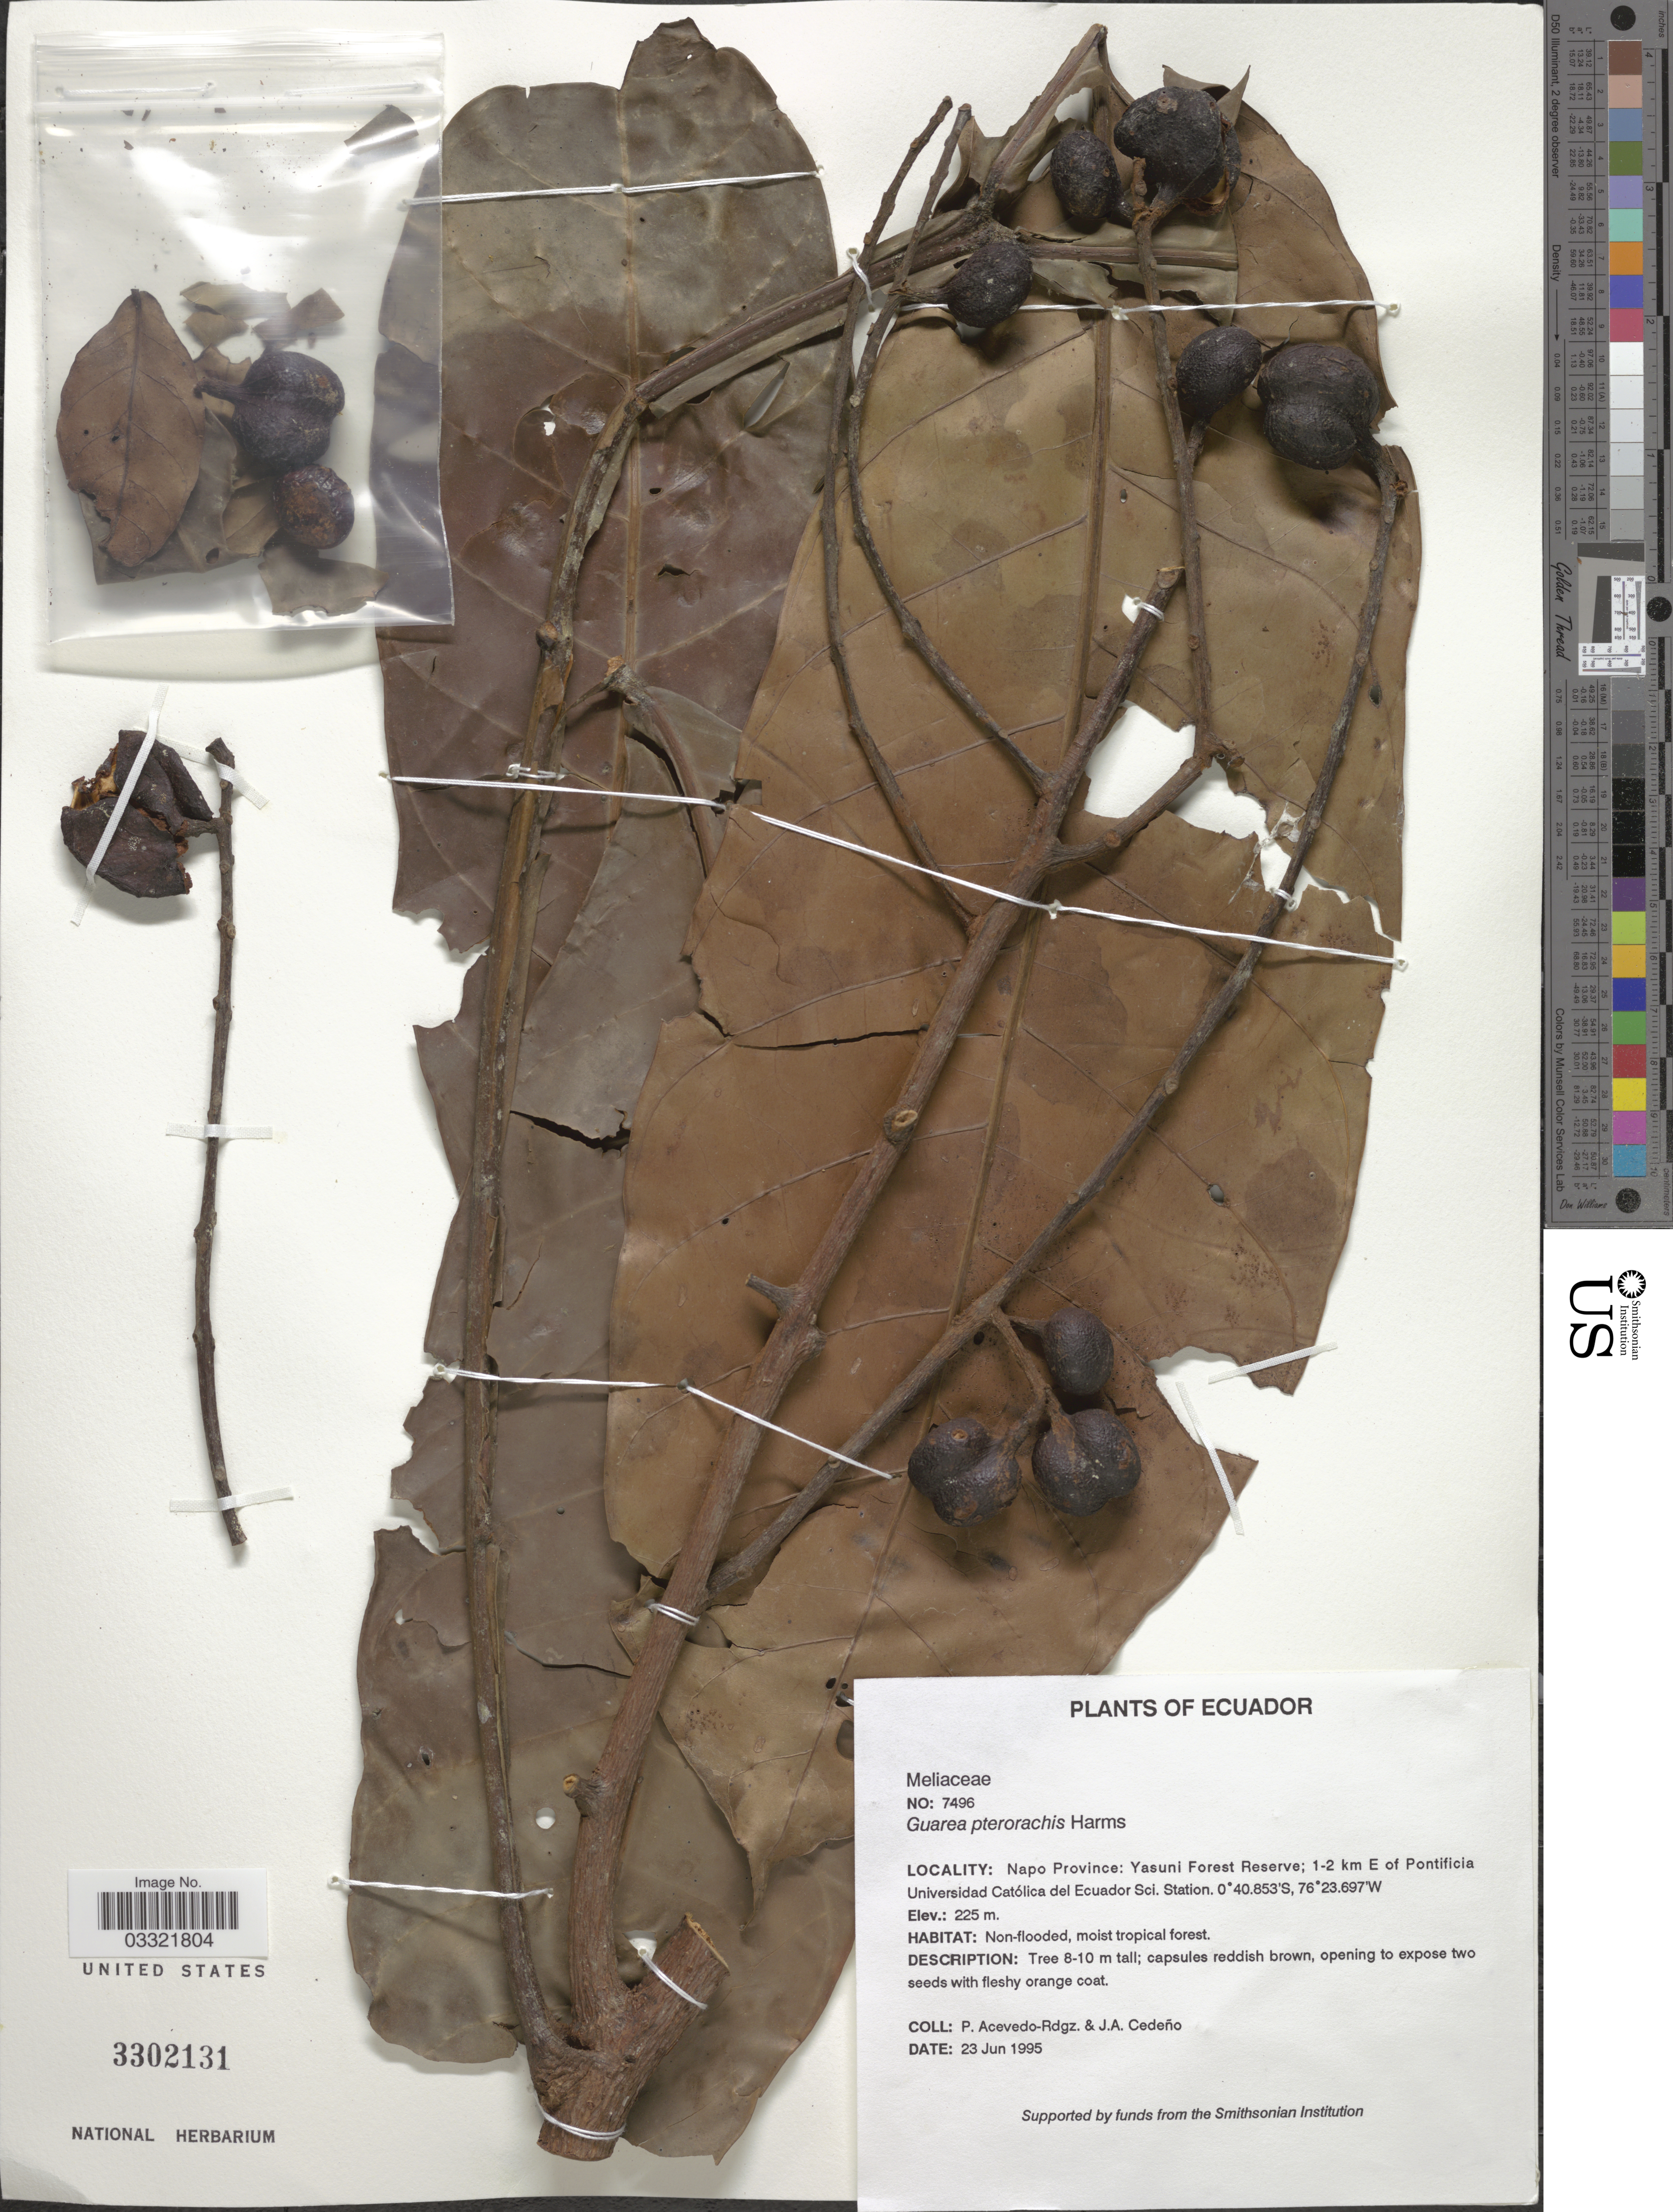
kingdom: Plantae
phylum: Tracheophyta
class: Magnoliopsida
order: Sapindales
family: Meliaceae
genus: Guarea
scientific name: Guarea pterorhachis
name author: Harms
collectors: P. Acevedo-Rodr. & J. A. Cedeno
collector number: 7496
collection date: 1995-06-23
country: Ecuador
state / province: Napo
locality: Yasuni Forest Reserve; 1-2 km E of Pontificia Universidad Católica del Ecuador Sci. Station.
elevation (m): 225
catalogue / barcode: US 3302131